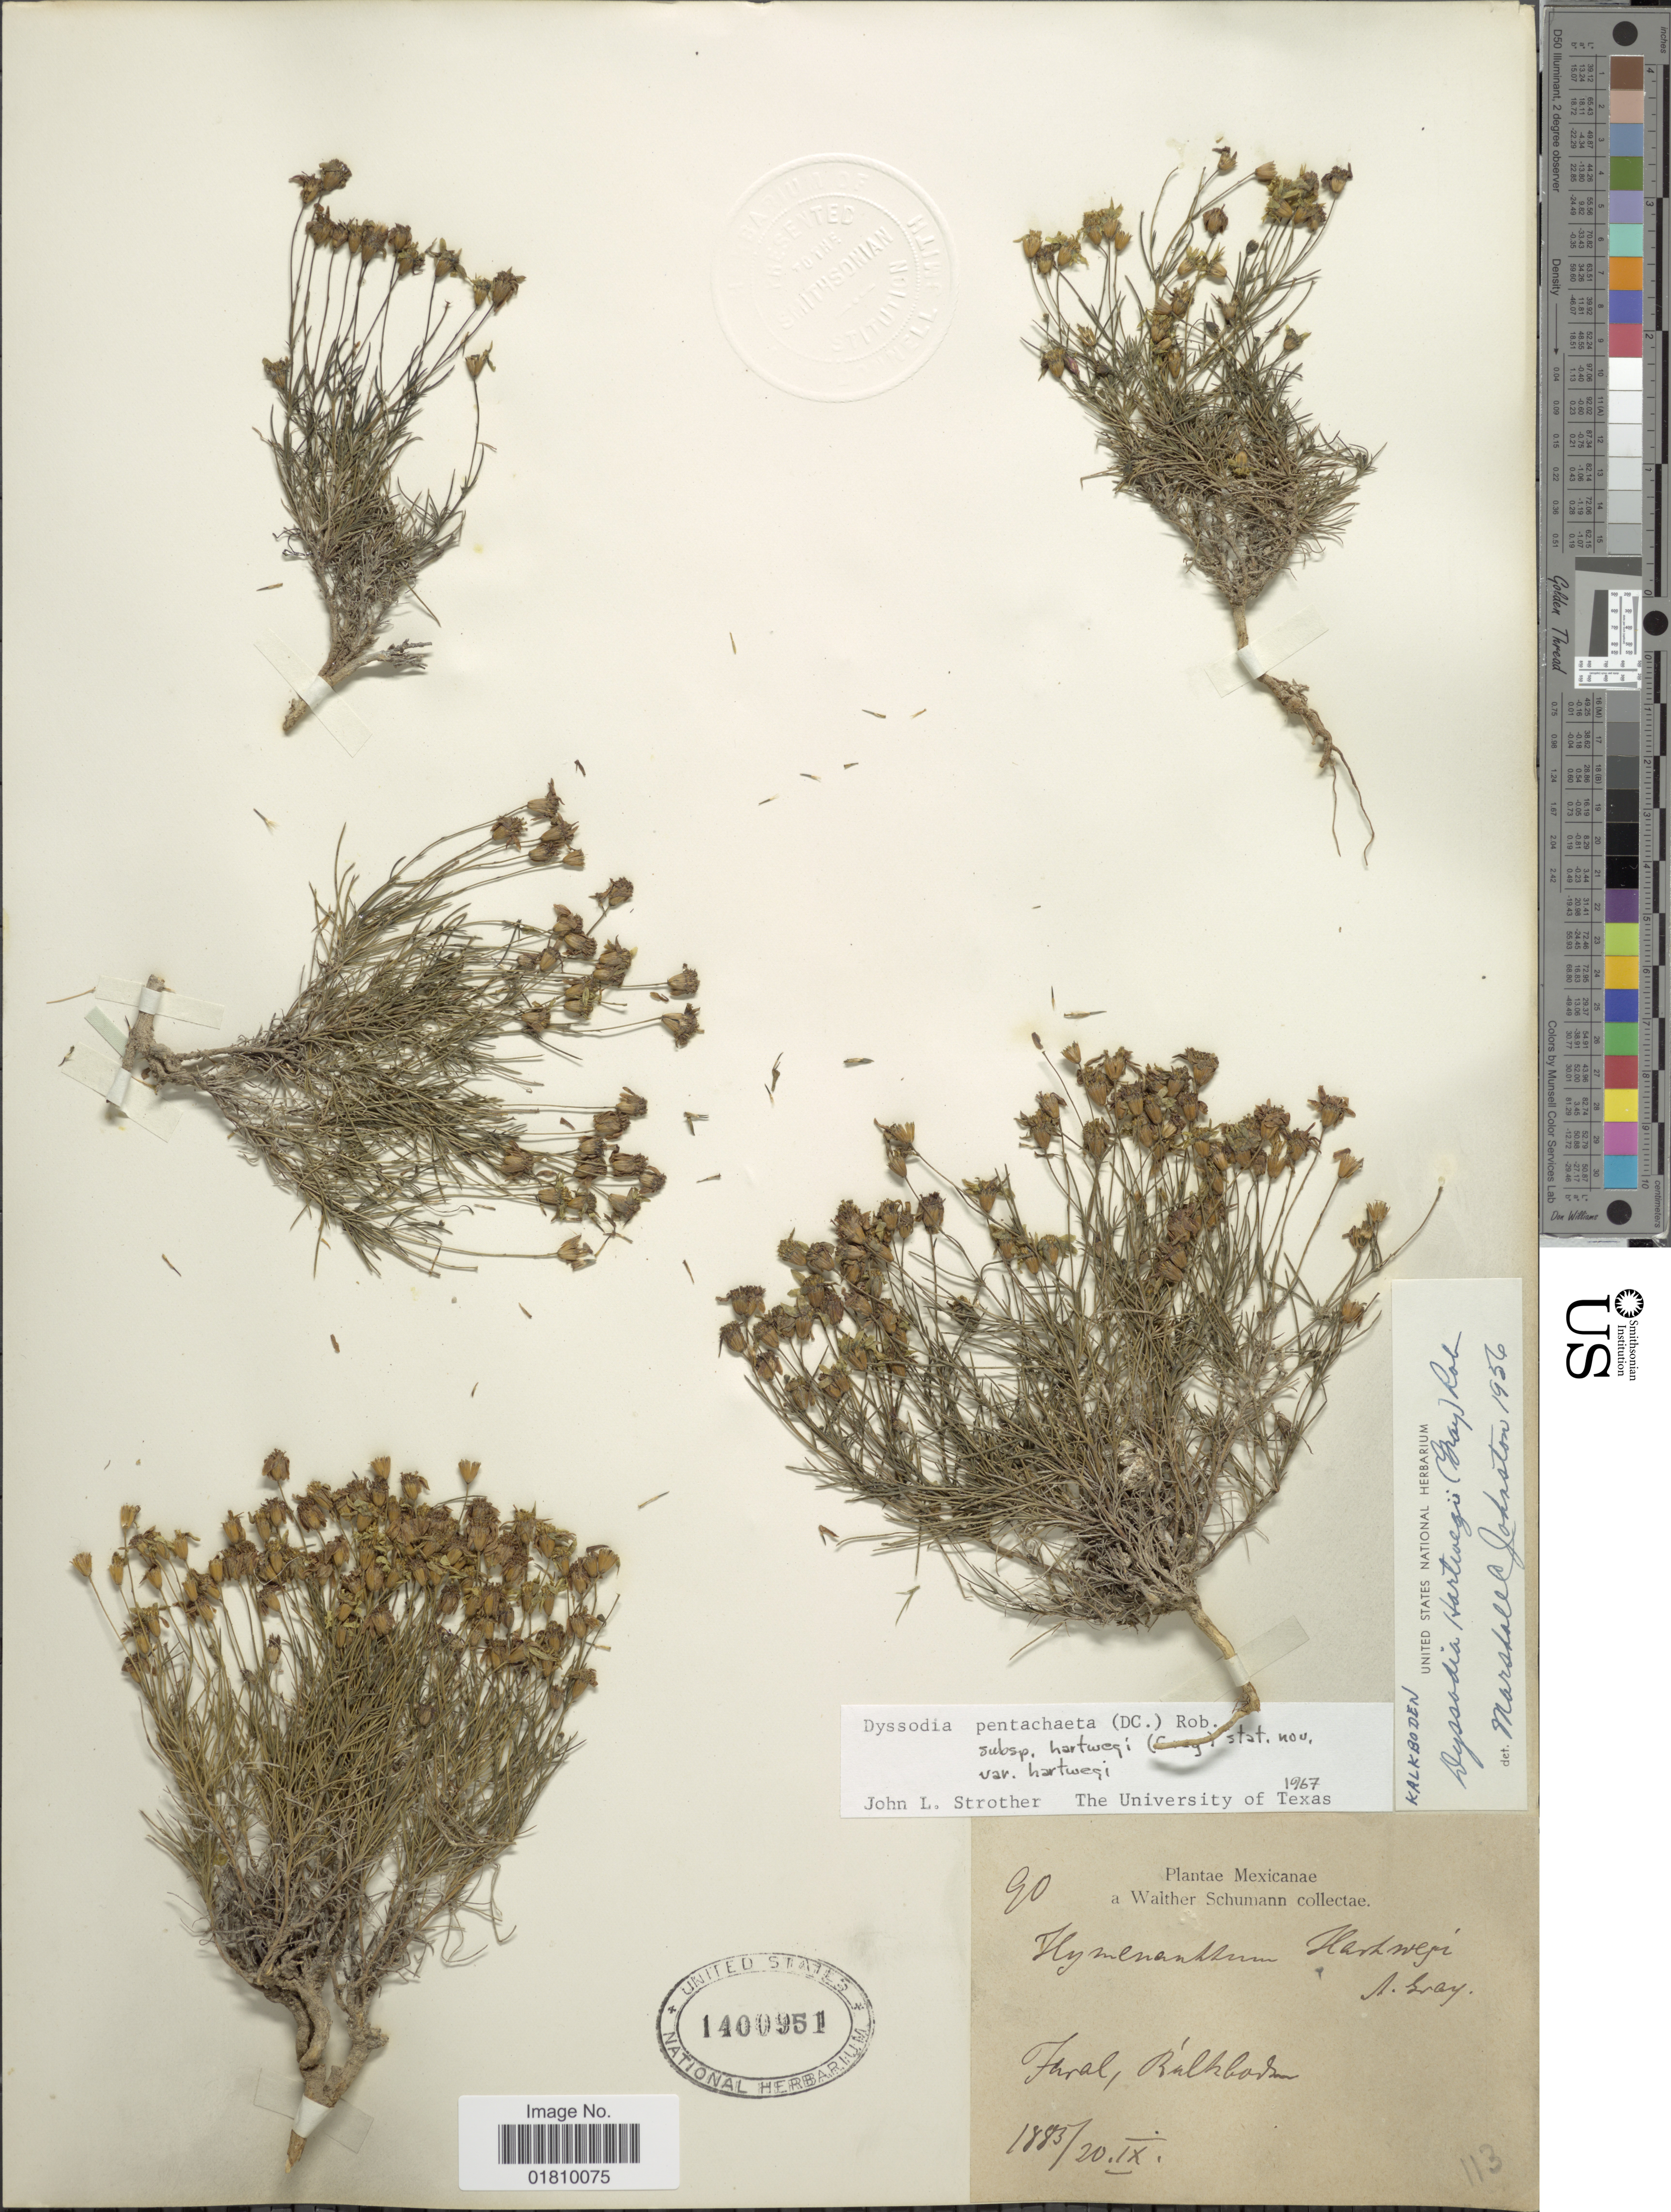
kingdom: Plantae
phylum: Tracheophyta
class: Magnoliopsida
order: Asterales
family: Asteraceae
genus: Thymophylla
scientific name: Thymophylla pentachaeta var. hartwegii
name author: (A. Gray) Strother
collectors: W. Schumann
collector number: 90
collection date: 1883-09-20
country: Mexico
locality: Faral, Kalkboden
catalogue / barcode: US 1400951